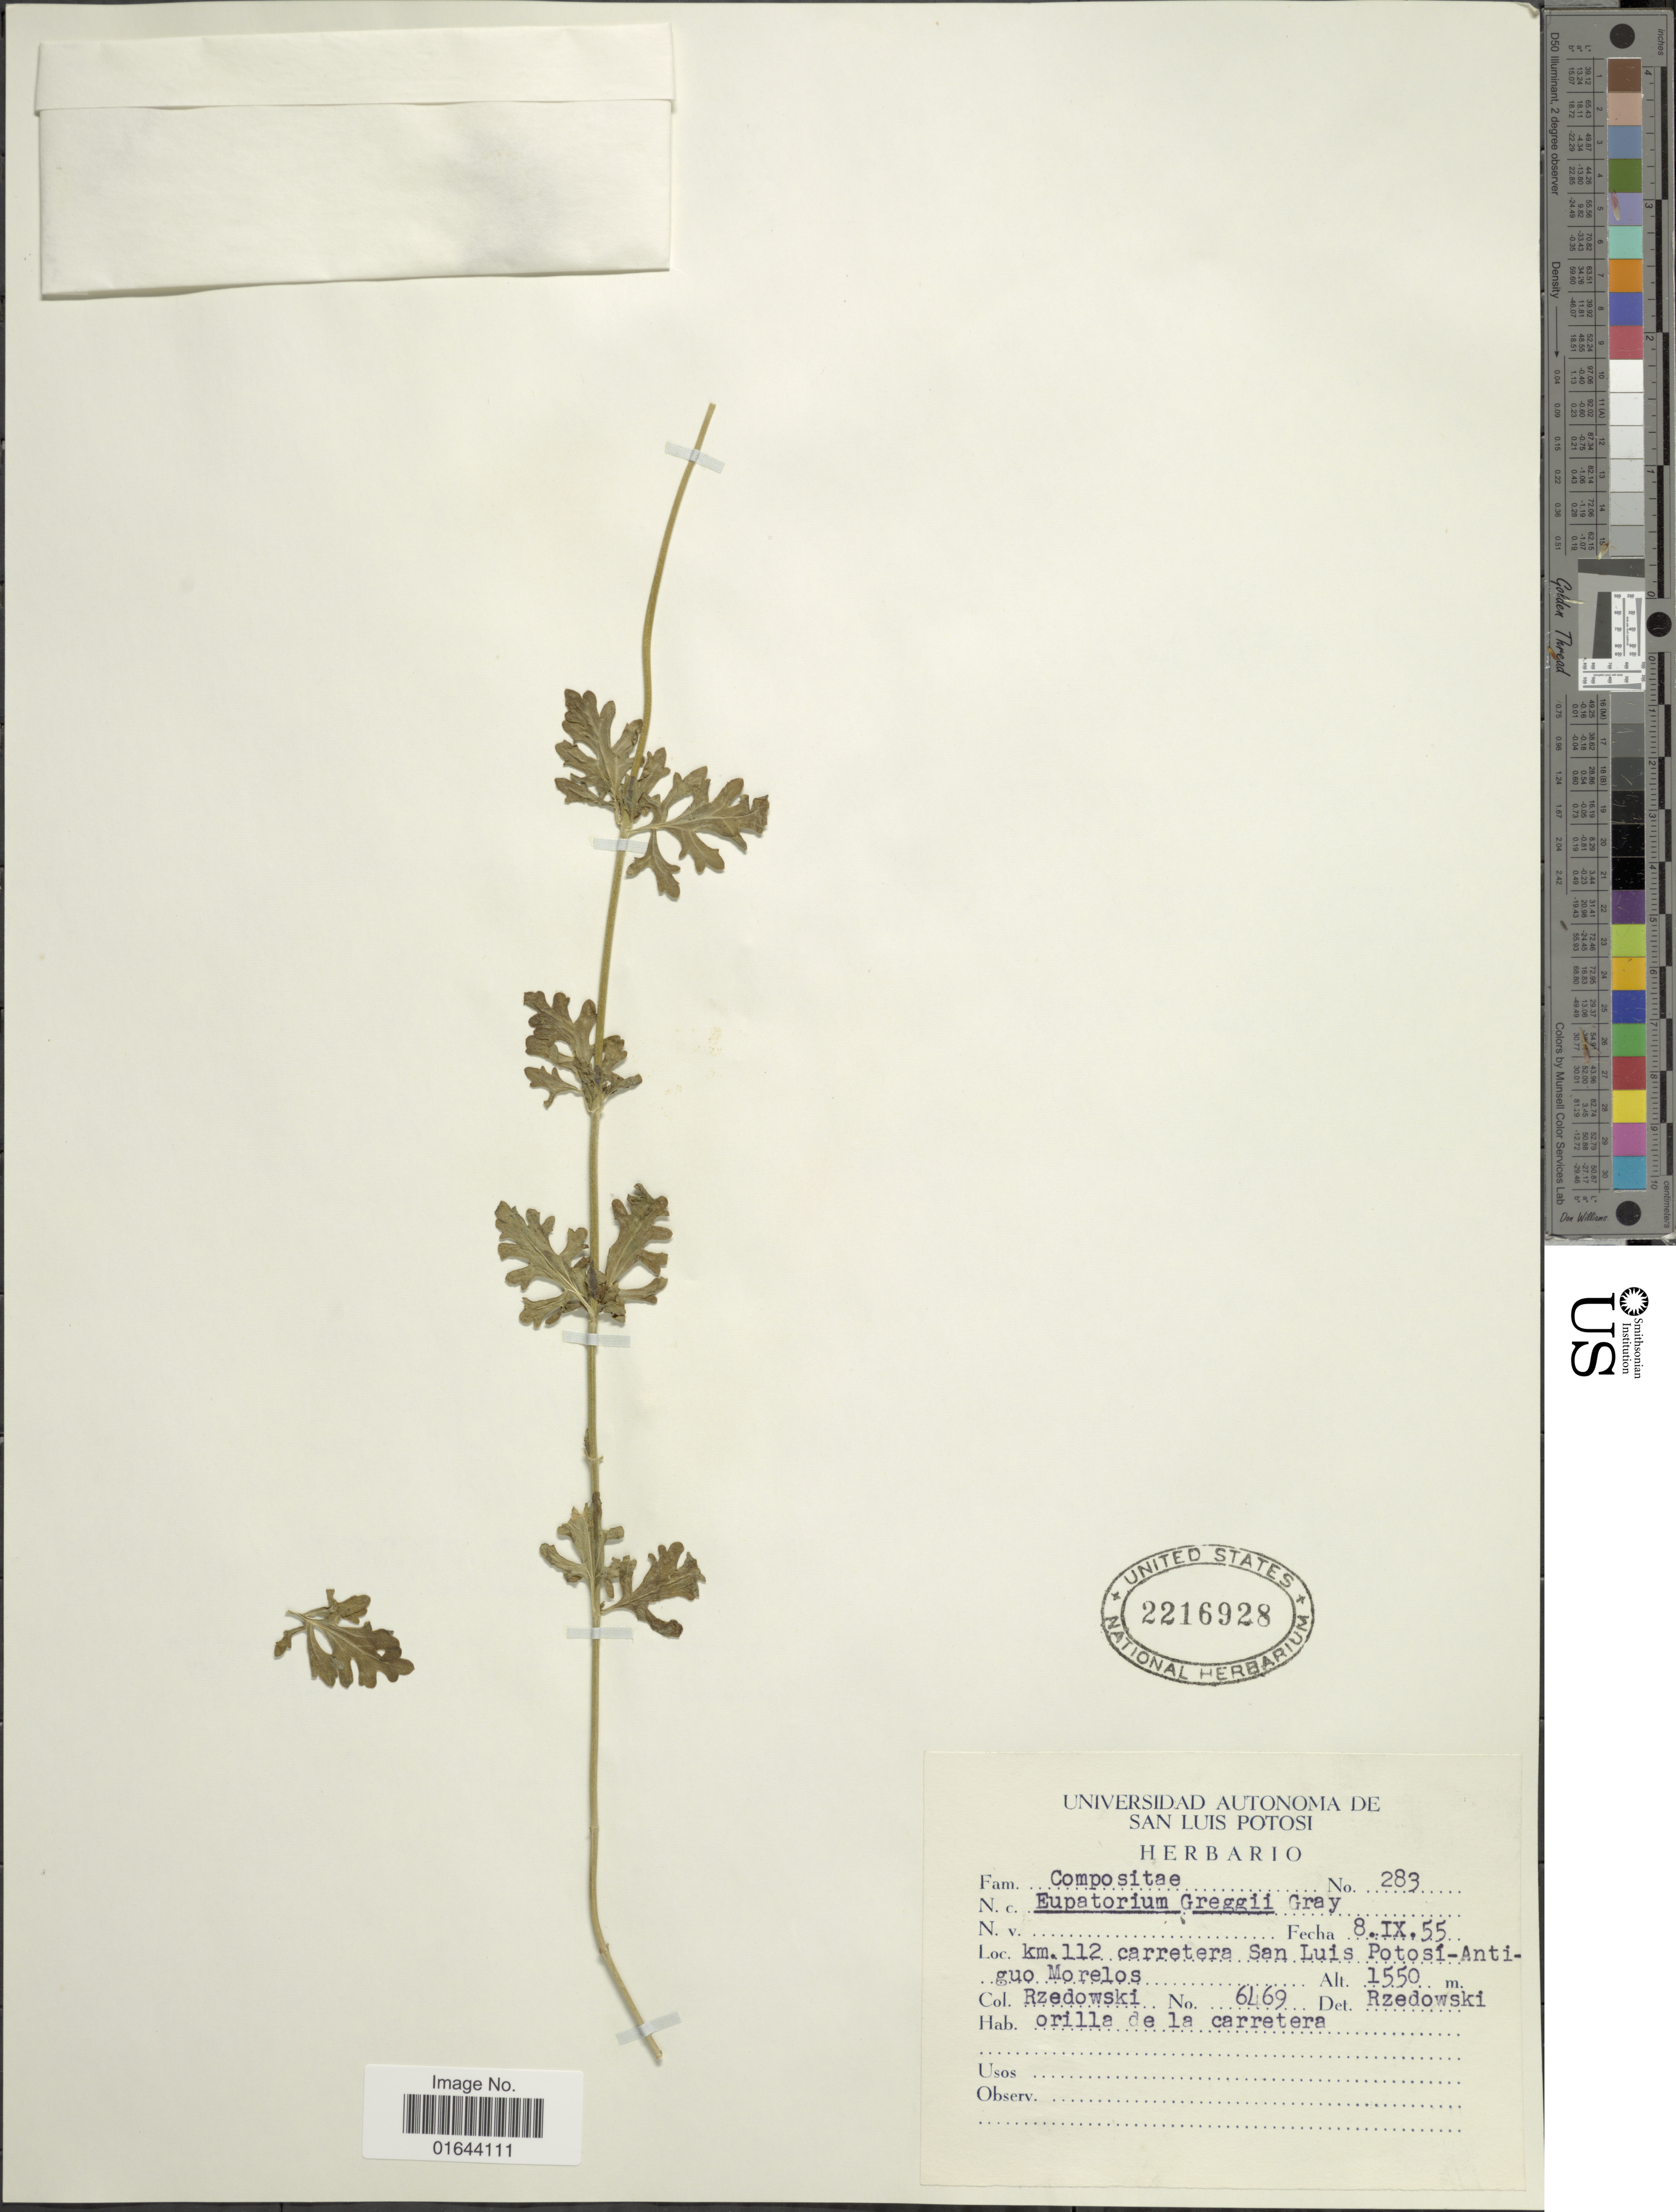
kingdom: Plantae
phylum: Tracheophyta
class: Magnoliopsida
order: Asterales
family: Asteraceae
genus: Conoclinium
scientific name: Conoclinium greggii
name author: (A. Gray) Small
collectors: Rzedowski, --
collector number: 646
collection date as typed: Transcribed d/m/y: 8/9/55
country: Mexico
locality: Km 112. carretera San Luis Potosi-Antiguo Morelos.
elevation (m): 1550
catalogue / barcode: US 2216928